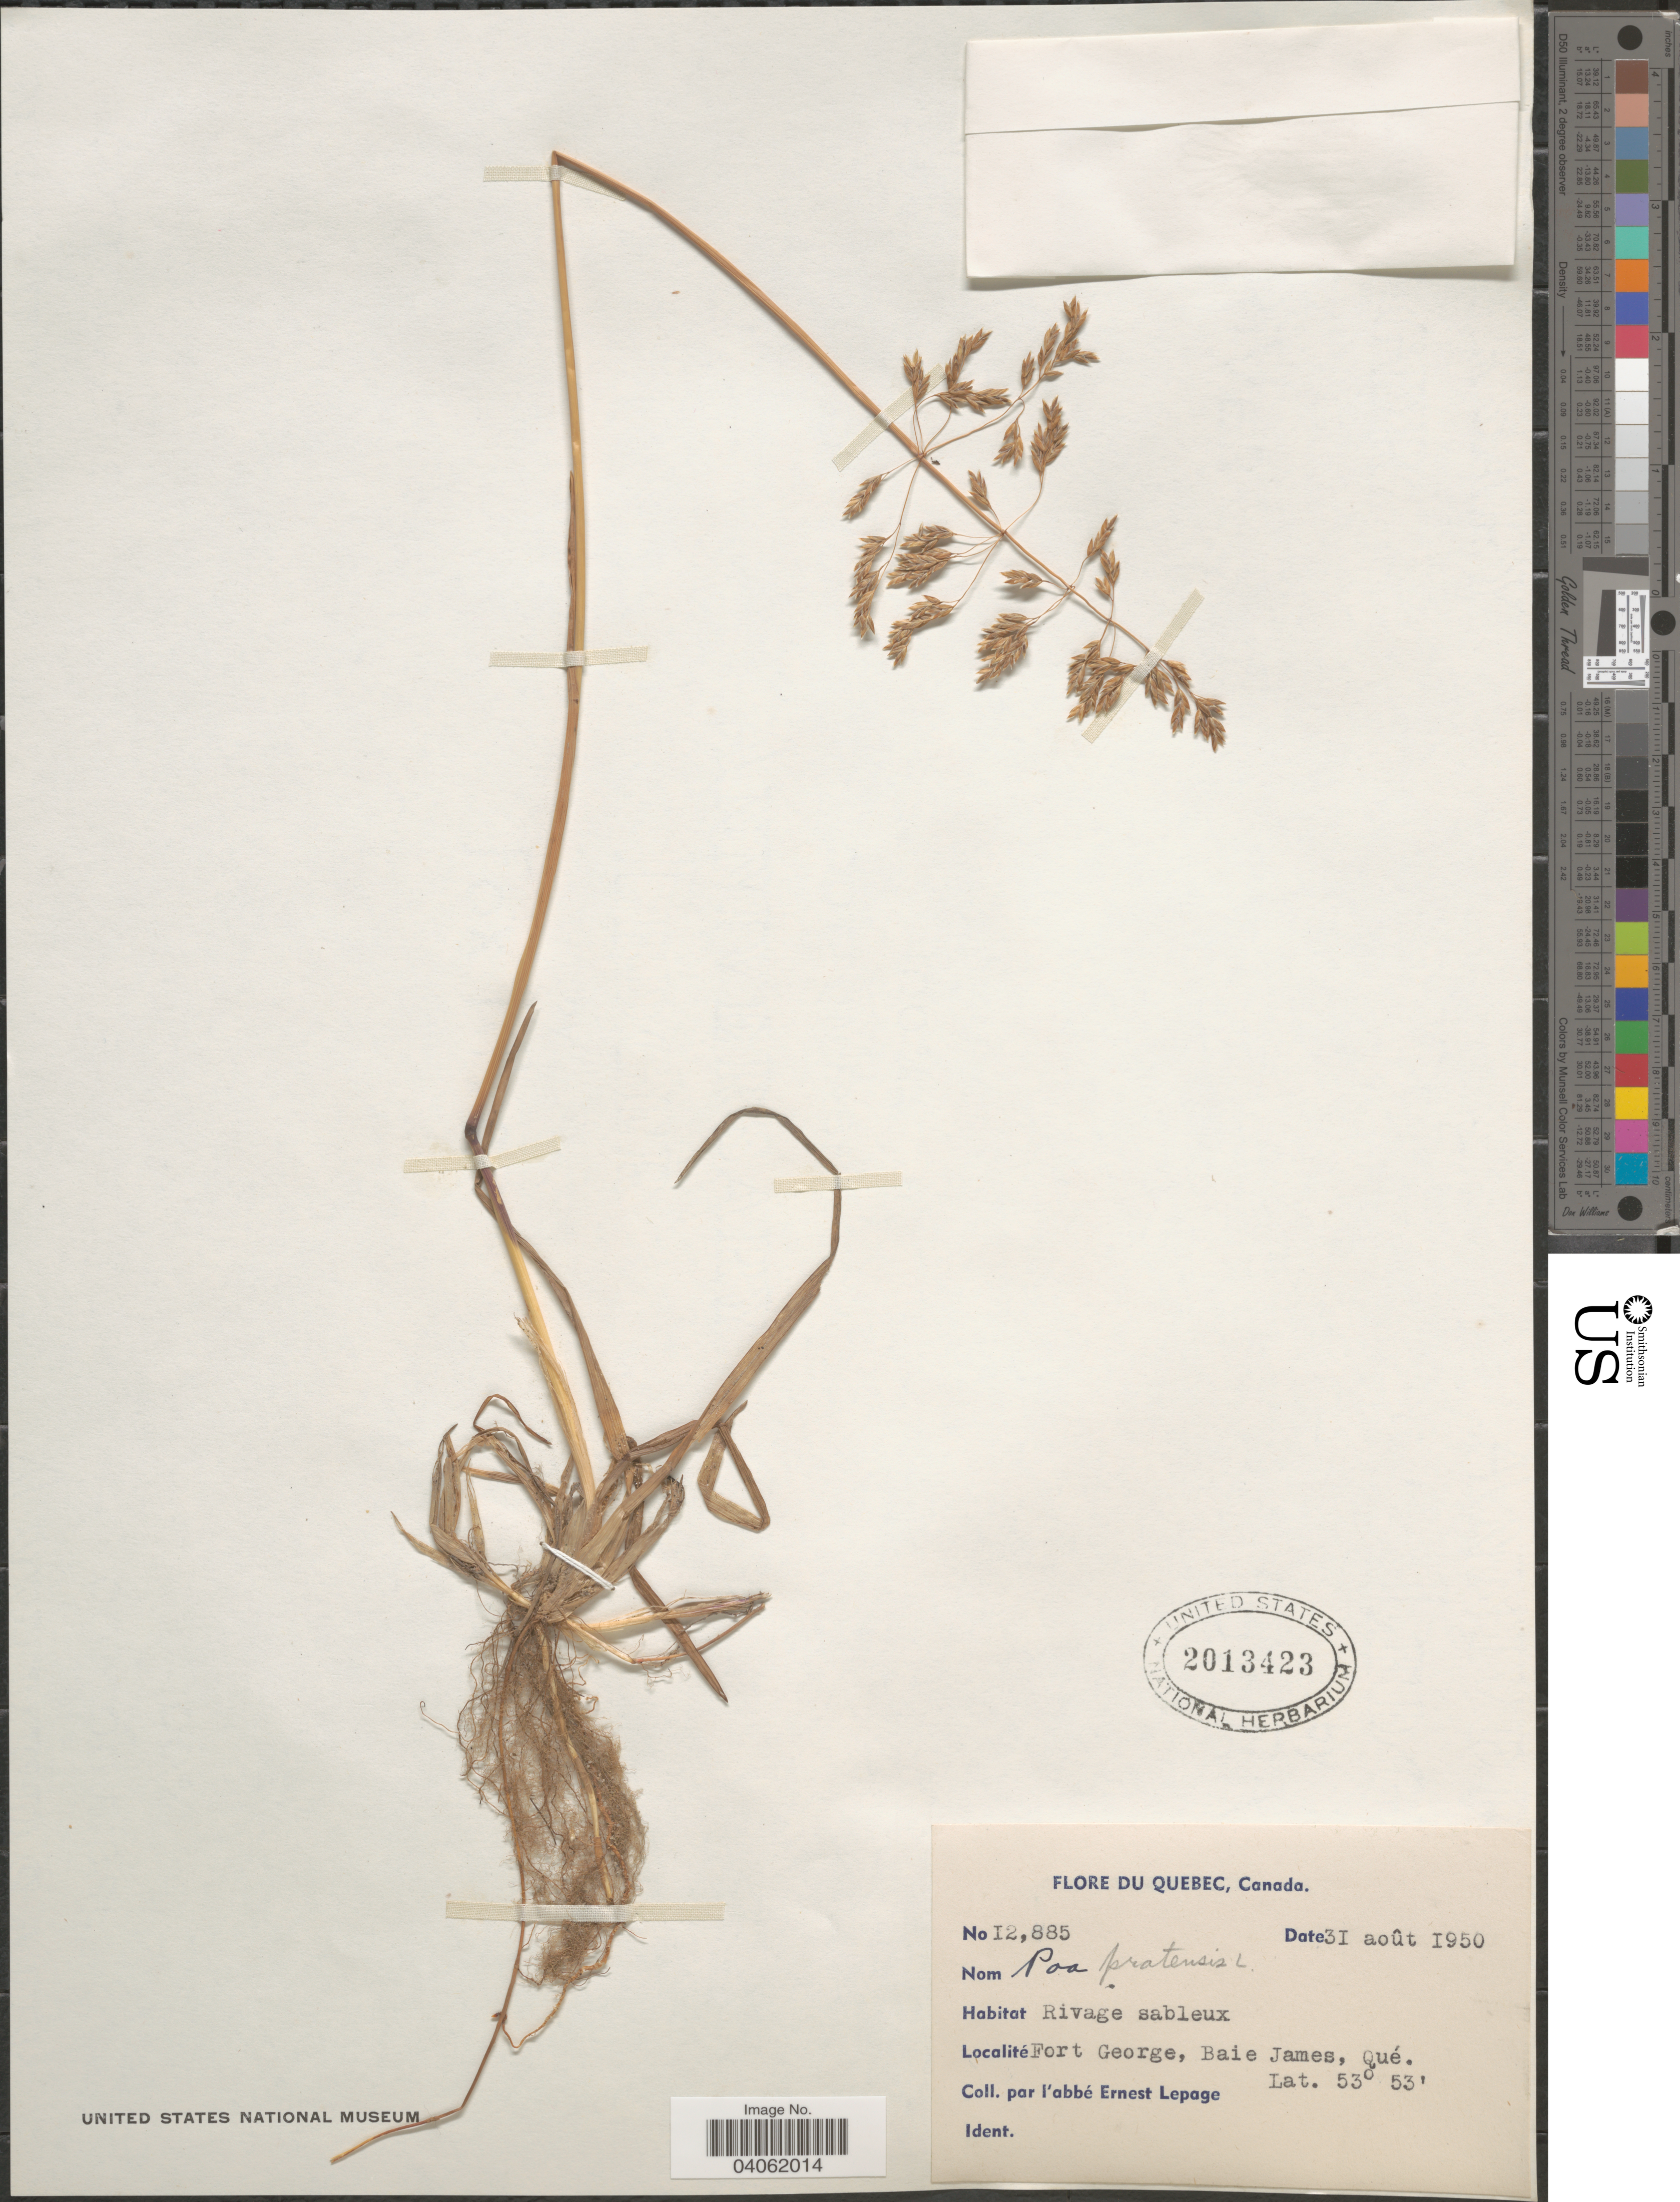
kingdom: Plantae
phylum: Tracheophyta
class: Liliopsida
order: Poales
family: Poaceae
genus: Poa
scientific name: Poa pratensis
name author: L.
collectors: E. Lepage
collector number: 12885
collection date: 1950-08-31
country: Canada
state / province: Quebec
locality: Fort George, Baie James.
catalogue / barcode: US 2013423